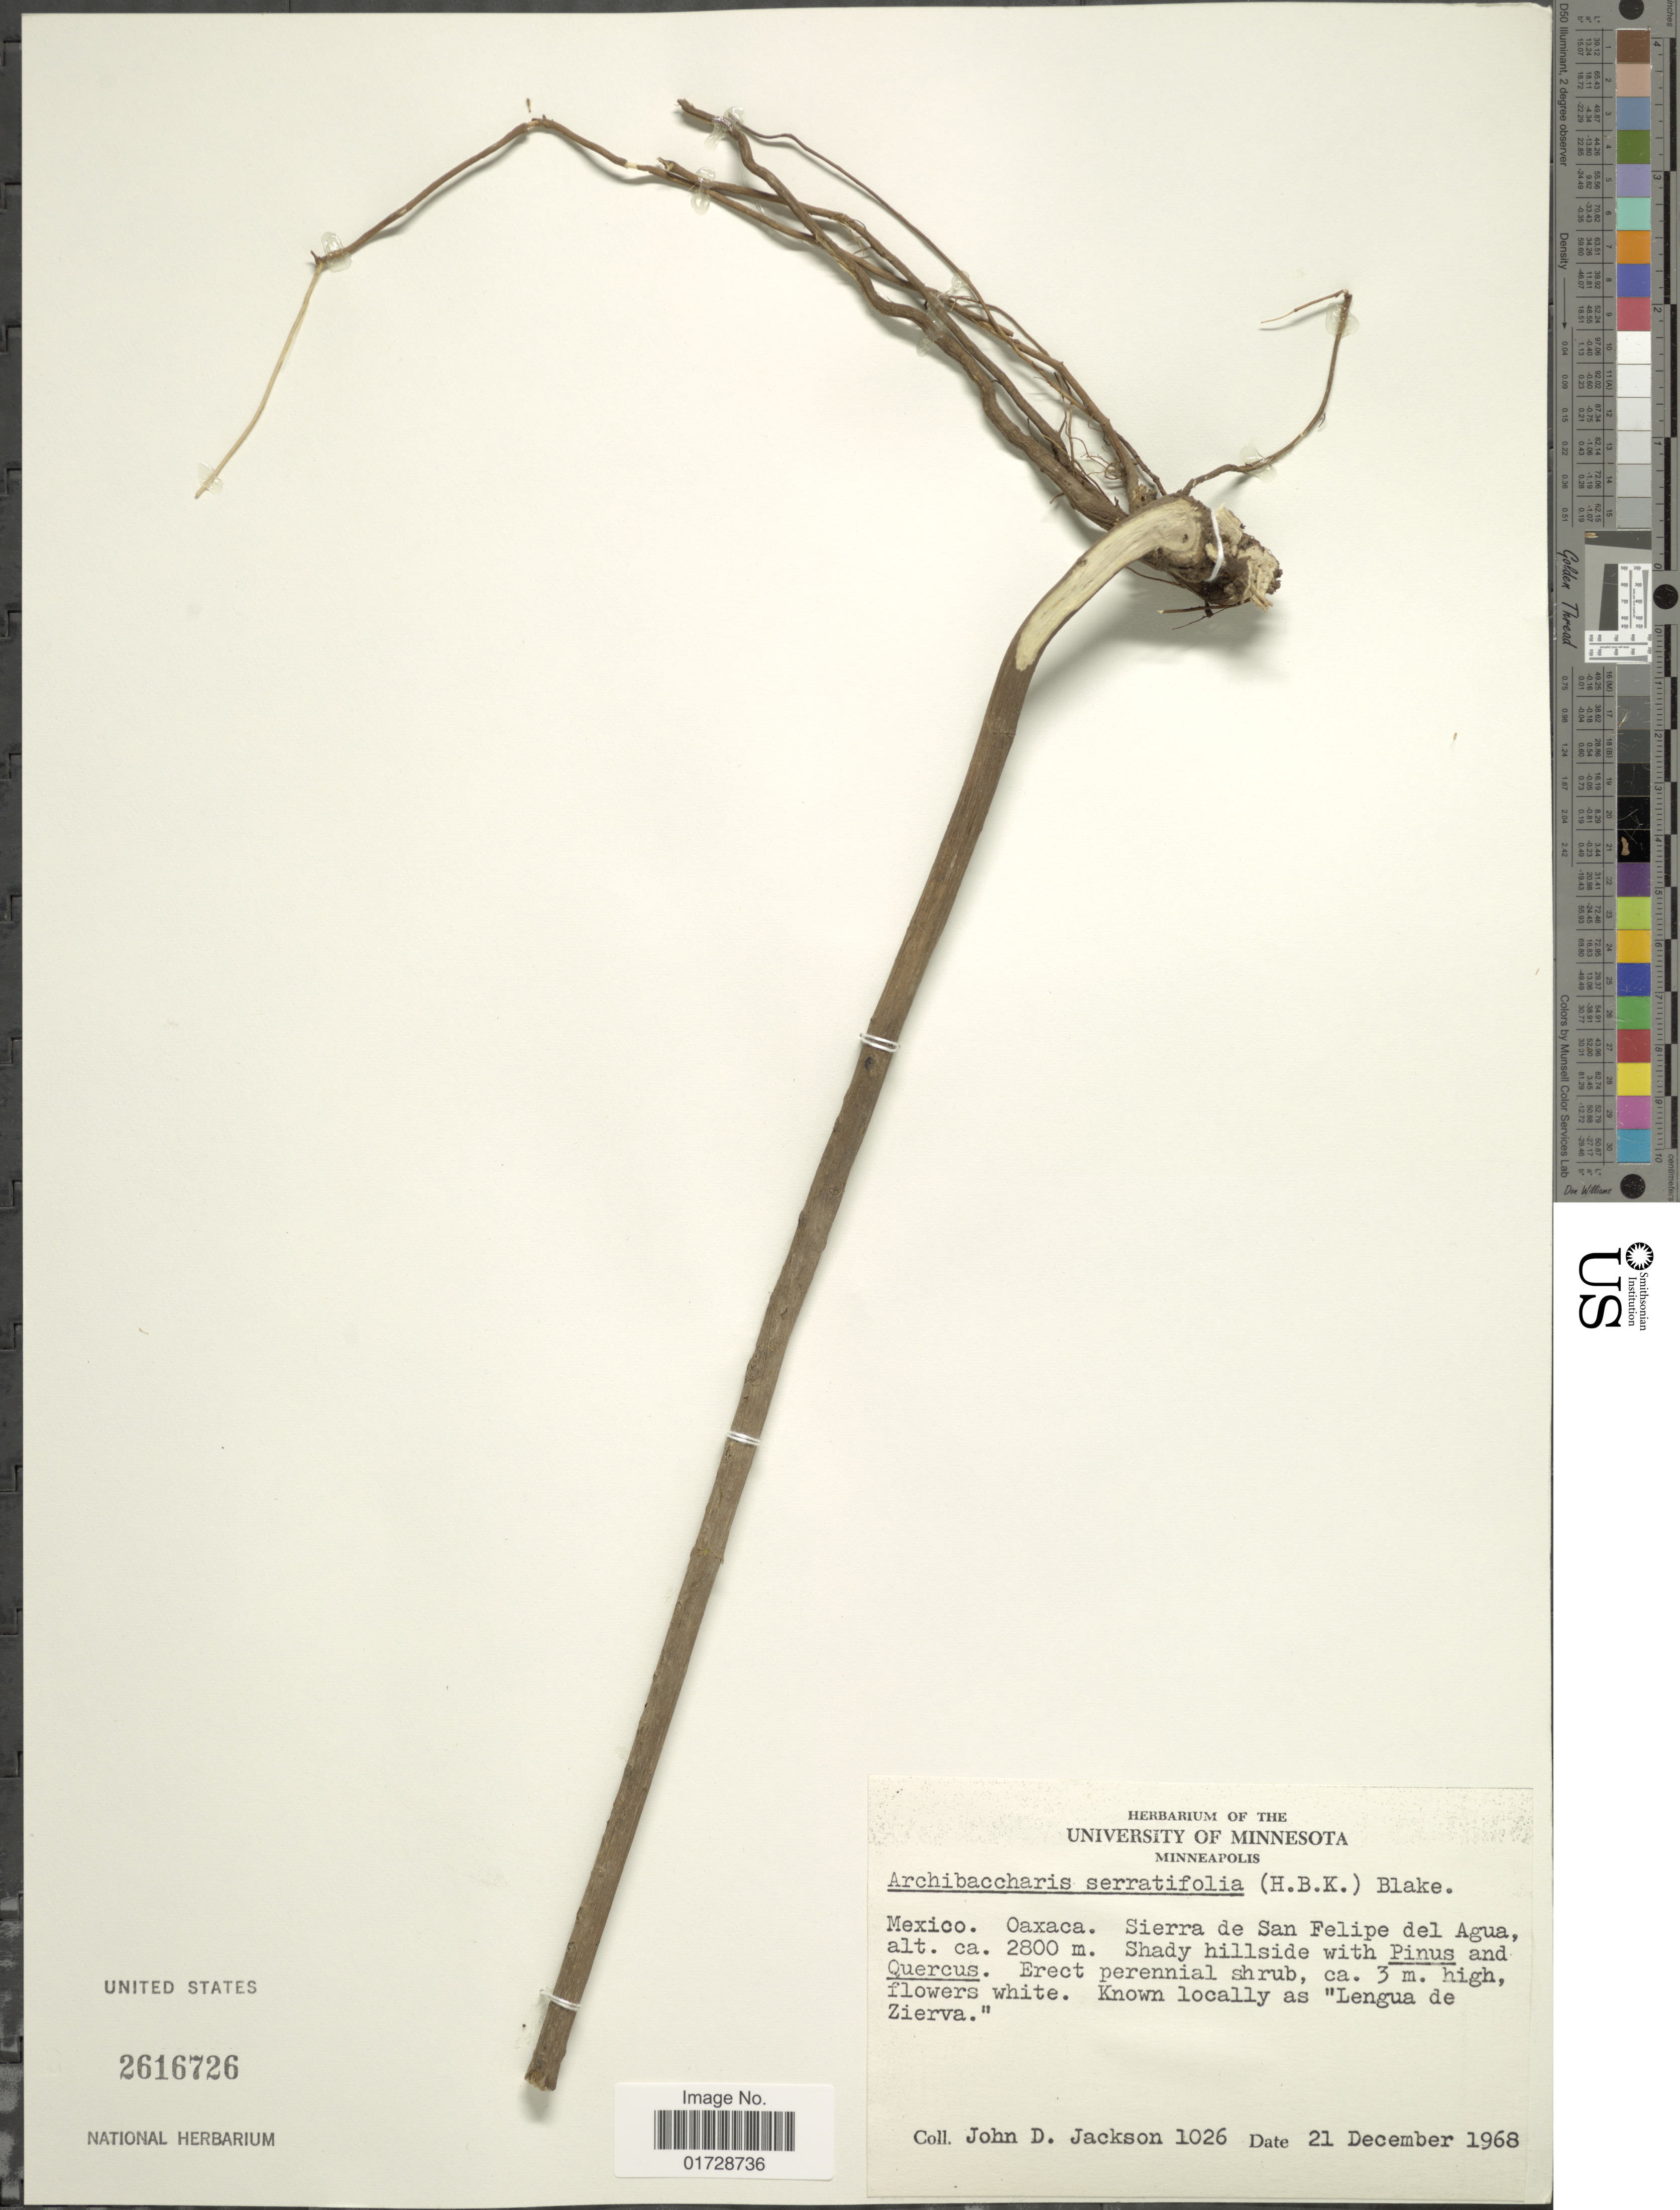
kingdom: Plantae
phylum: Tracheophyta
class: Magnoliopsida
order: Asterales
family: Asteraceae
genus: Archibaccharis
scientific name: Archibaccharis serratifolia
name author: (Kunth) S.F. Blake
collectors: J. Jackson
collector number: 1026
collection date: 1968-12-21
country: Mexico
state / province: Oaxaca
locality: Sierra de San Felipe del Agua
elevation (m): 2800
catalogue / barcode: US 2616726